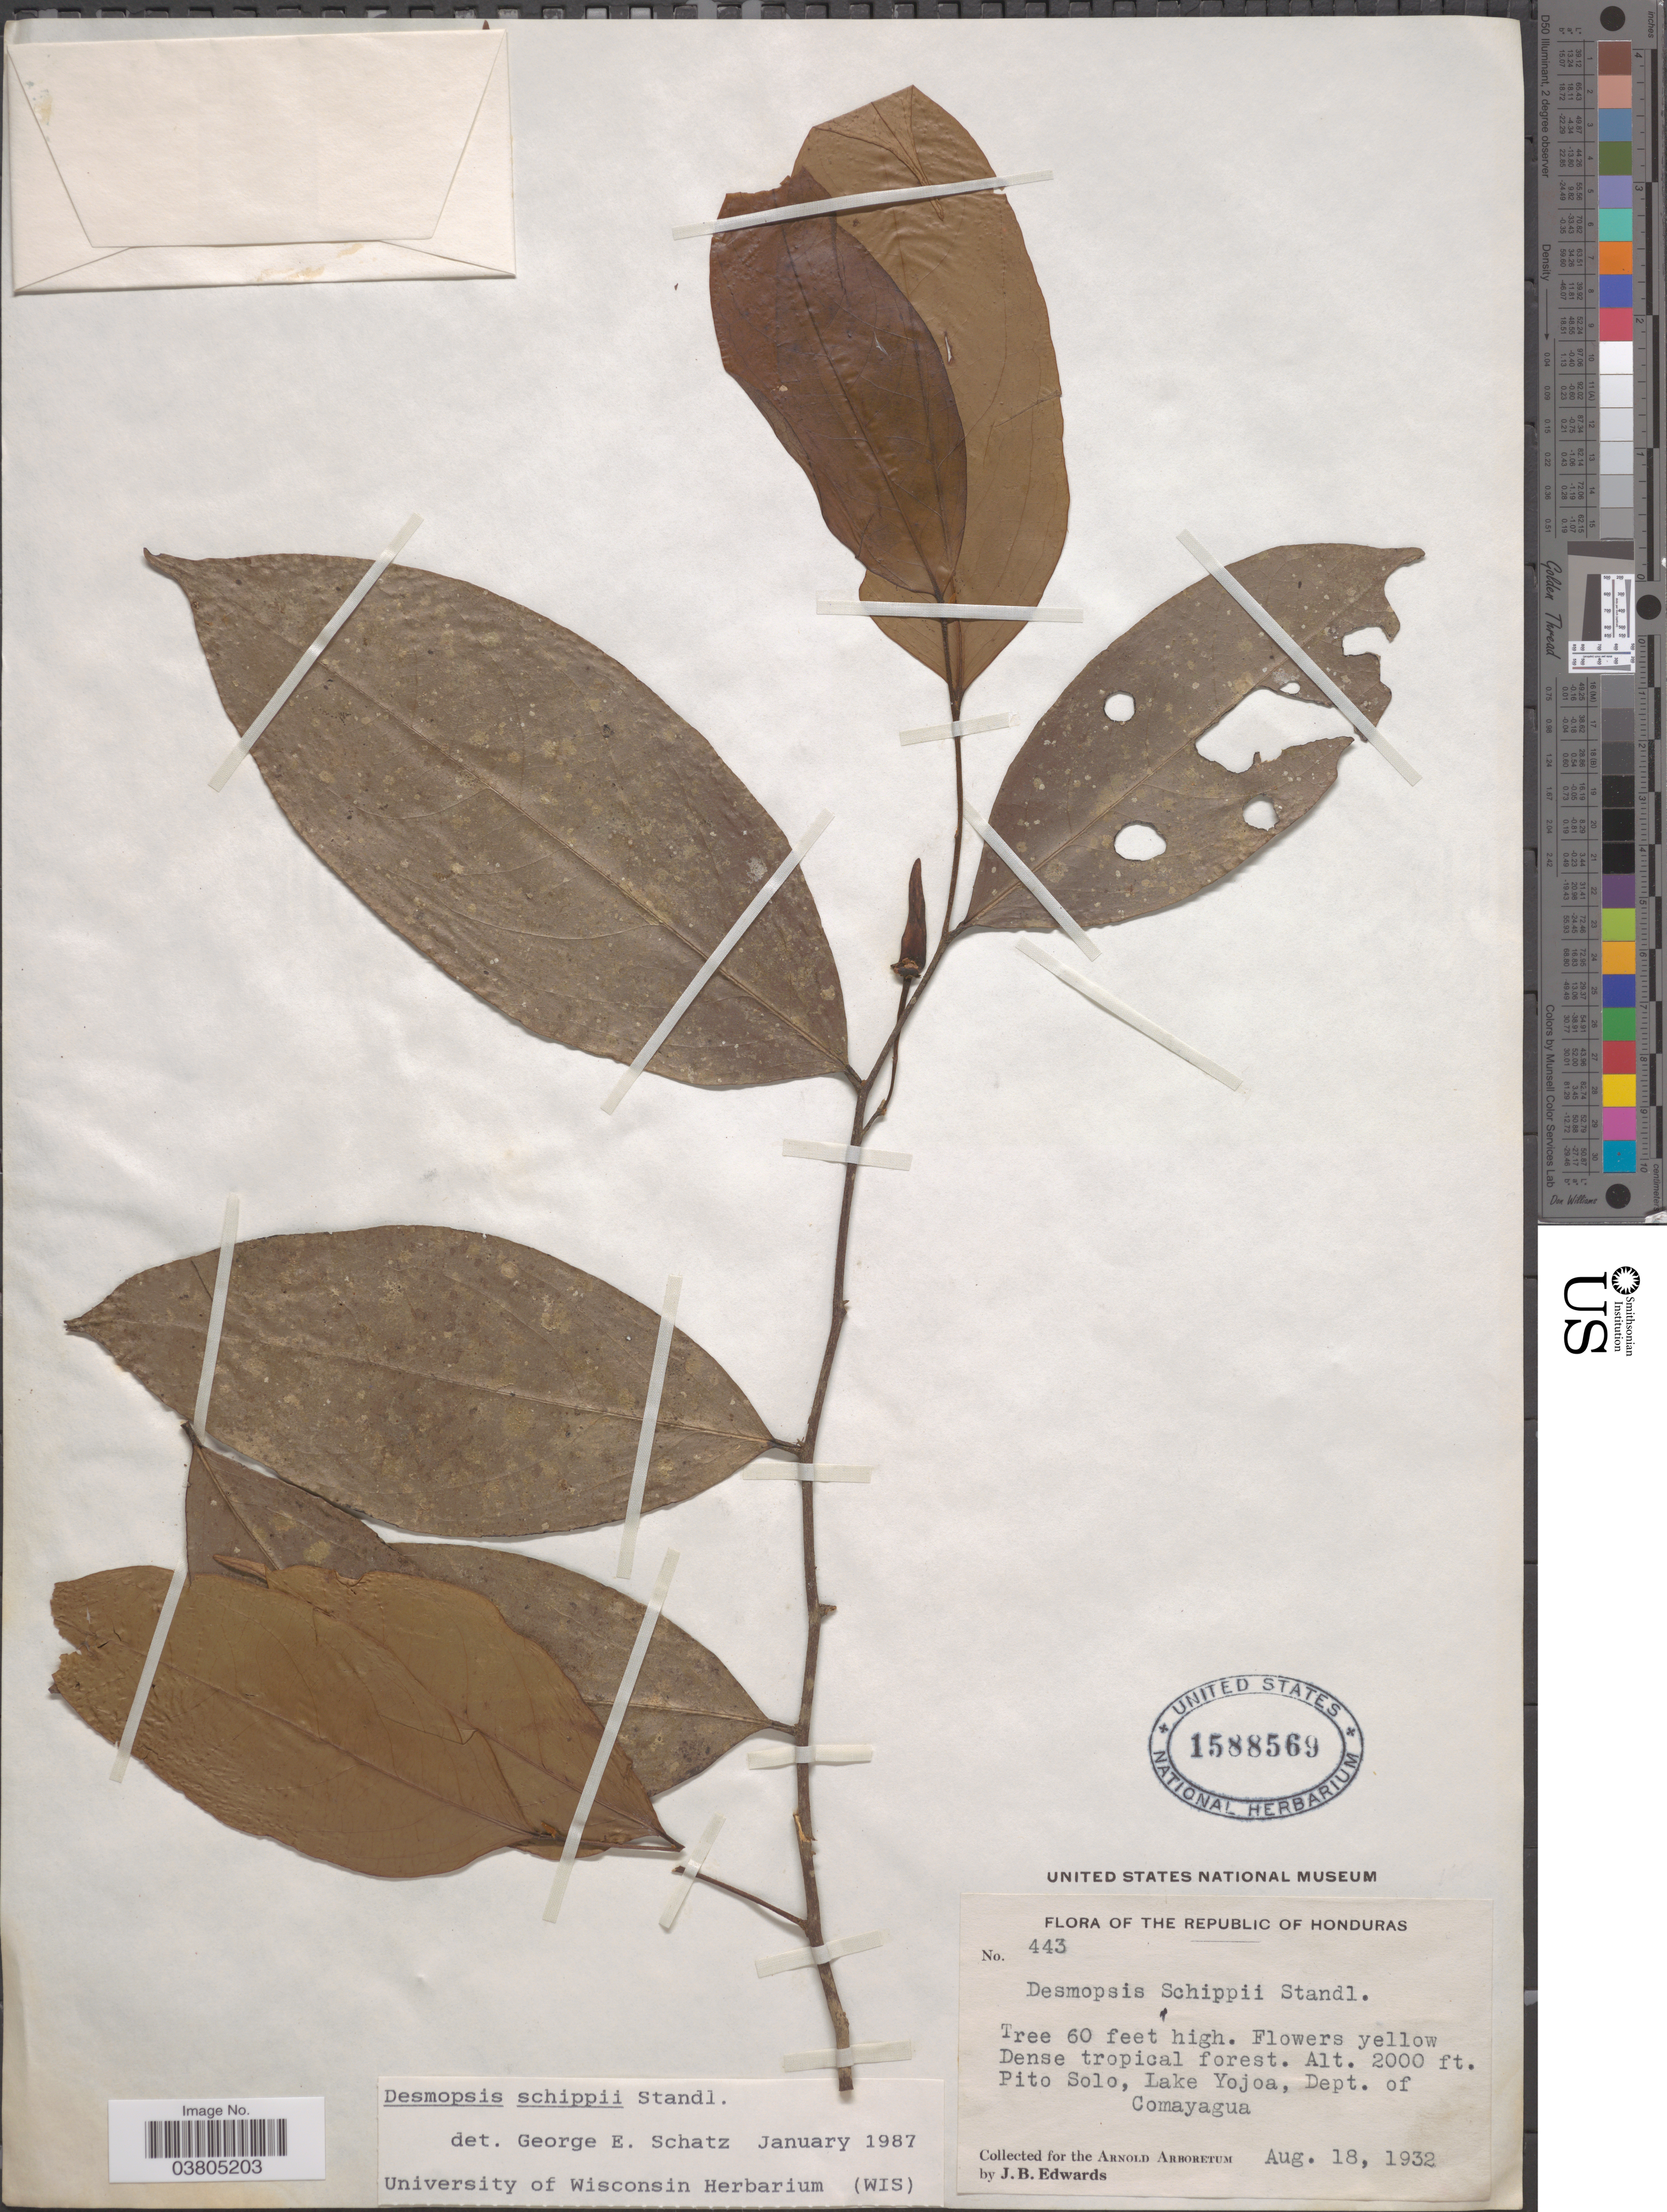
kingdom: Plantae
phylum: Tracheophyta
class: Magnoliopsida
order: Magnoliales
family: Annonaceae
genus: Desmopsis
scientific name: Desmopsis schippii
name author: Standl.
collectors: J. B. Edwards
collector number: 443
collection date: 1932-08-18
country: Honduras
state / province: Comayagua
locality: Pito Solo, Lake Yojoa, Dept. of Comayagua.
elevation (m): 610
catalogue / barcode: US 1588569